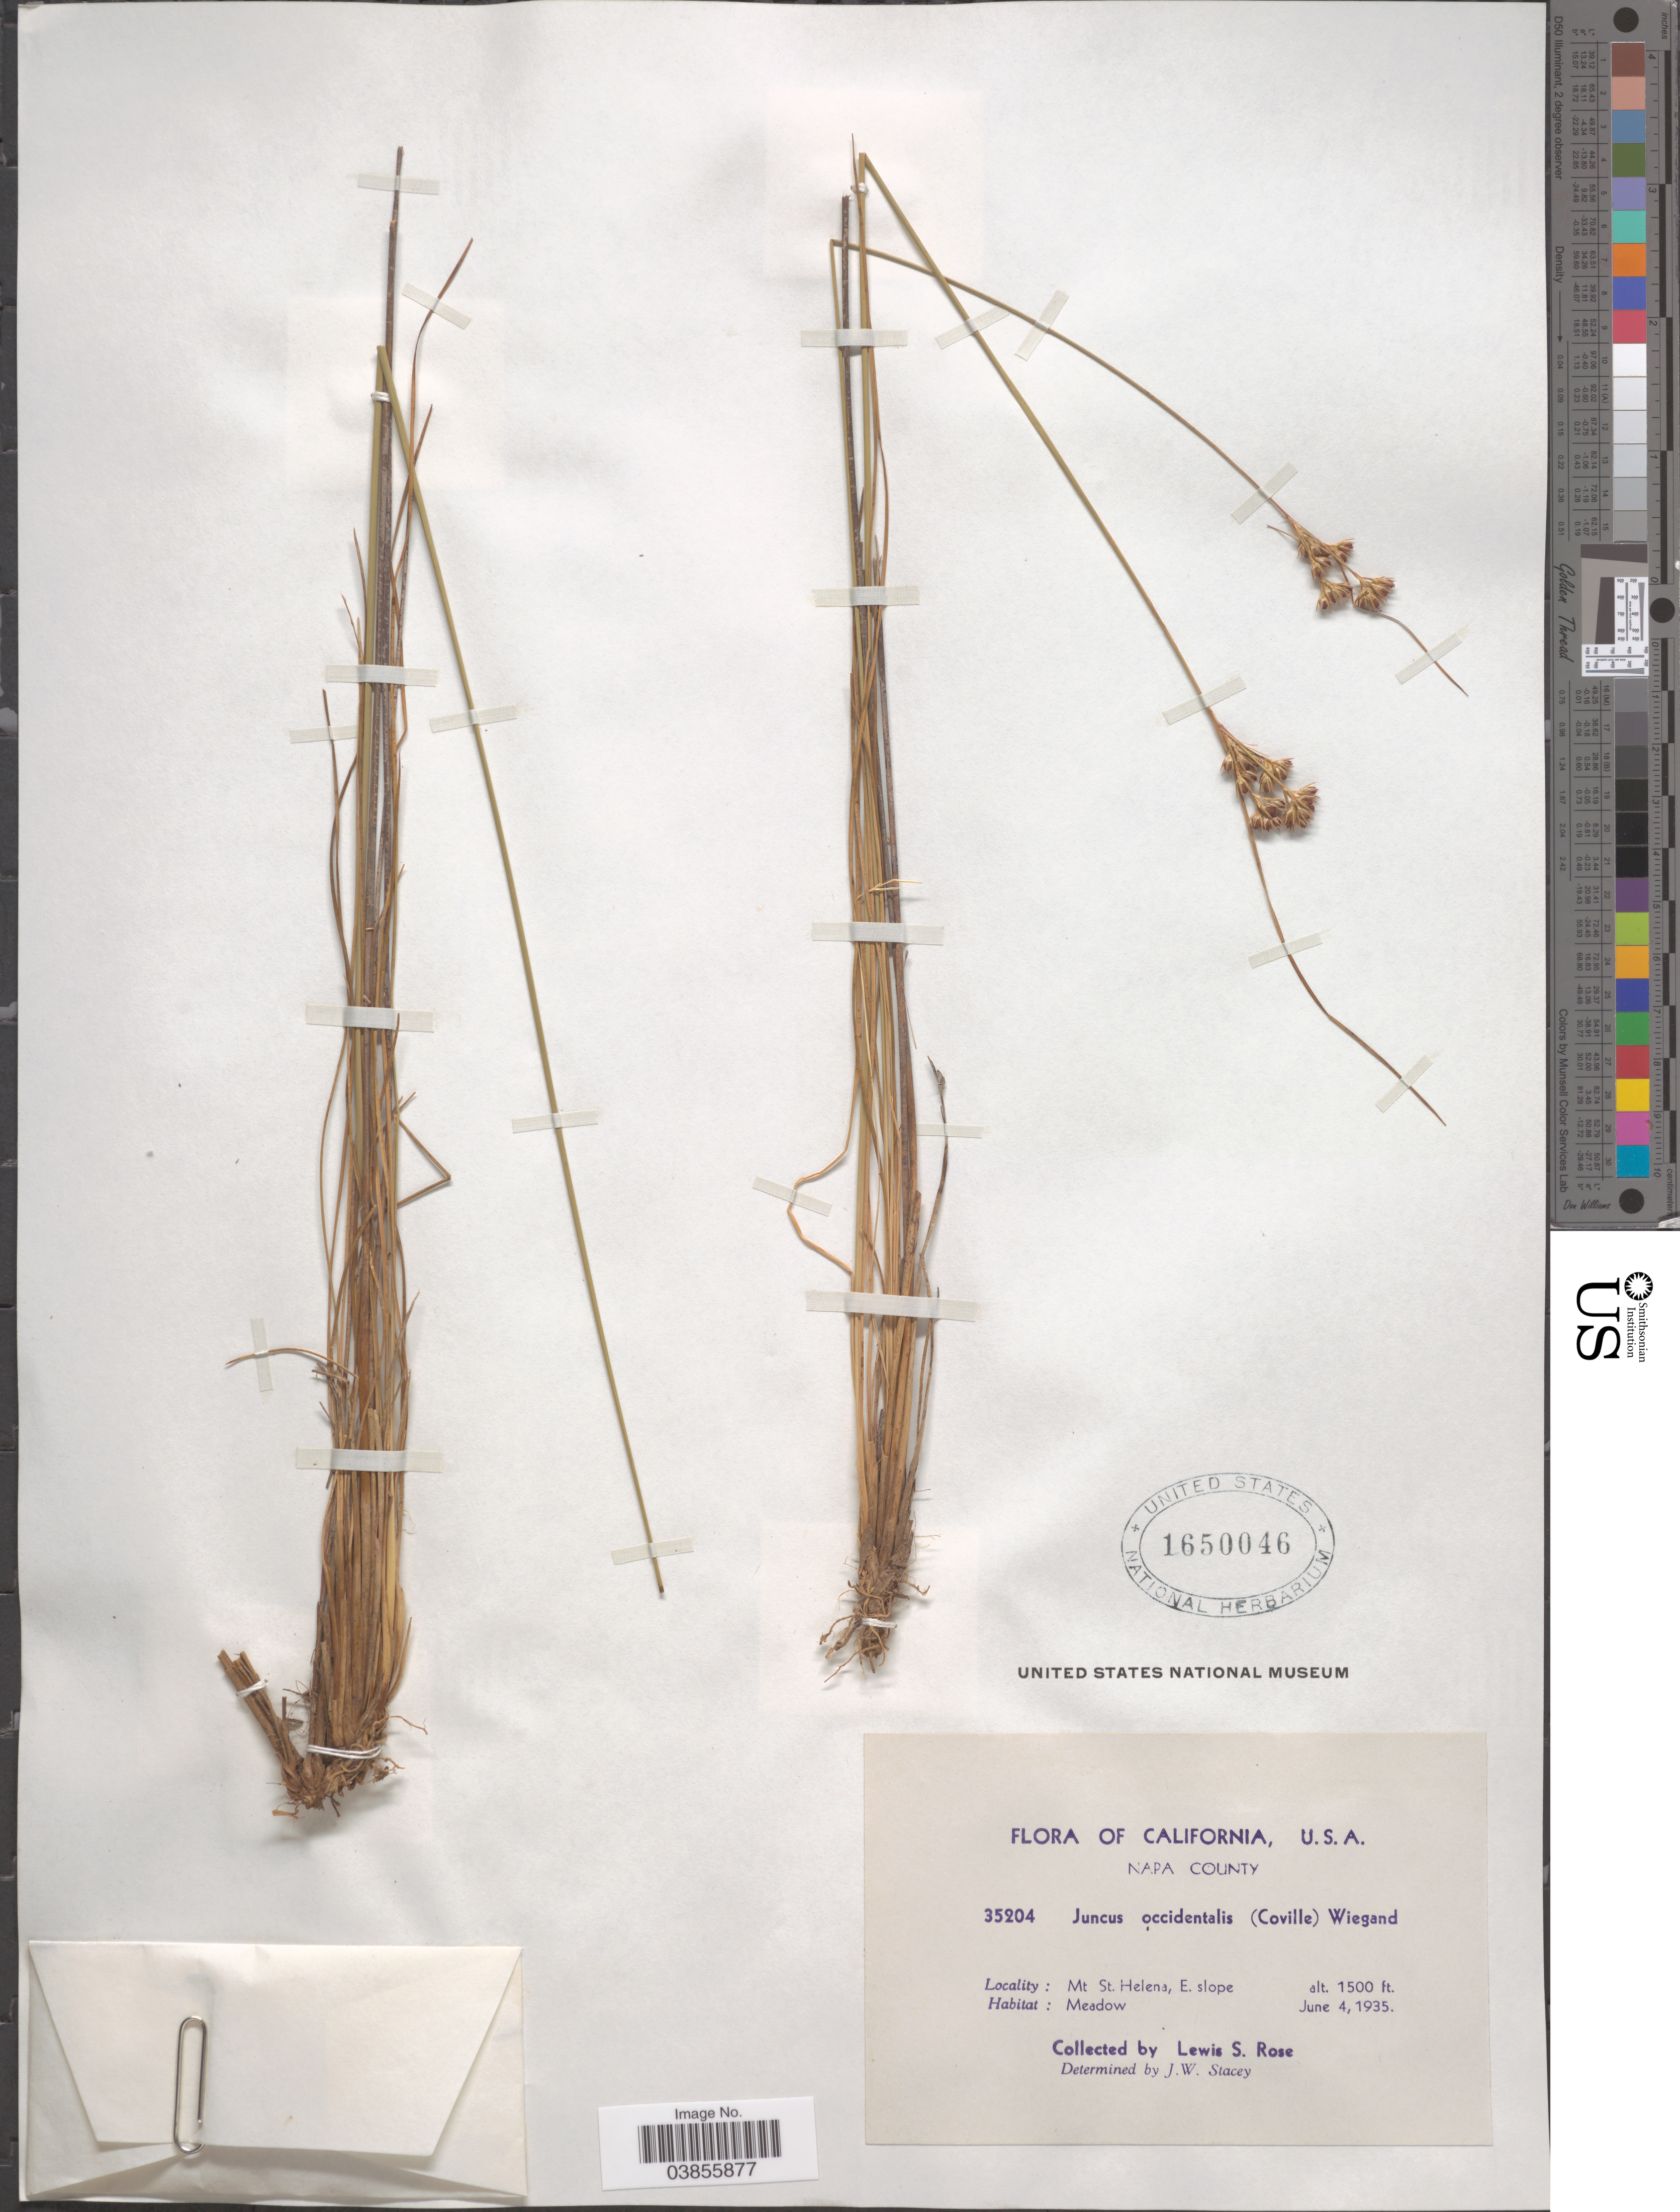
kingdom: Plantae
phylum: Tracheophyta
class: Liliopsida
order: Poales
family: Juncaceae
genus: Juncus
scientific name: Juncus occidentalis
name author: (Coville) Wiegand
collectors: L. S. Rose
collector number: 35204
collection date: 1935-06-04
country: United States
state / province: California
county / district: Napa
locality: Napa County. Mt St. Helena, E. slope.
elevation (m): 457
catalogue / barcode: US 1650046